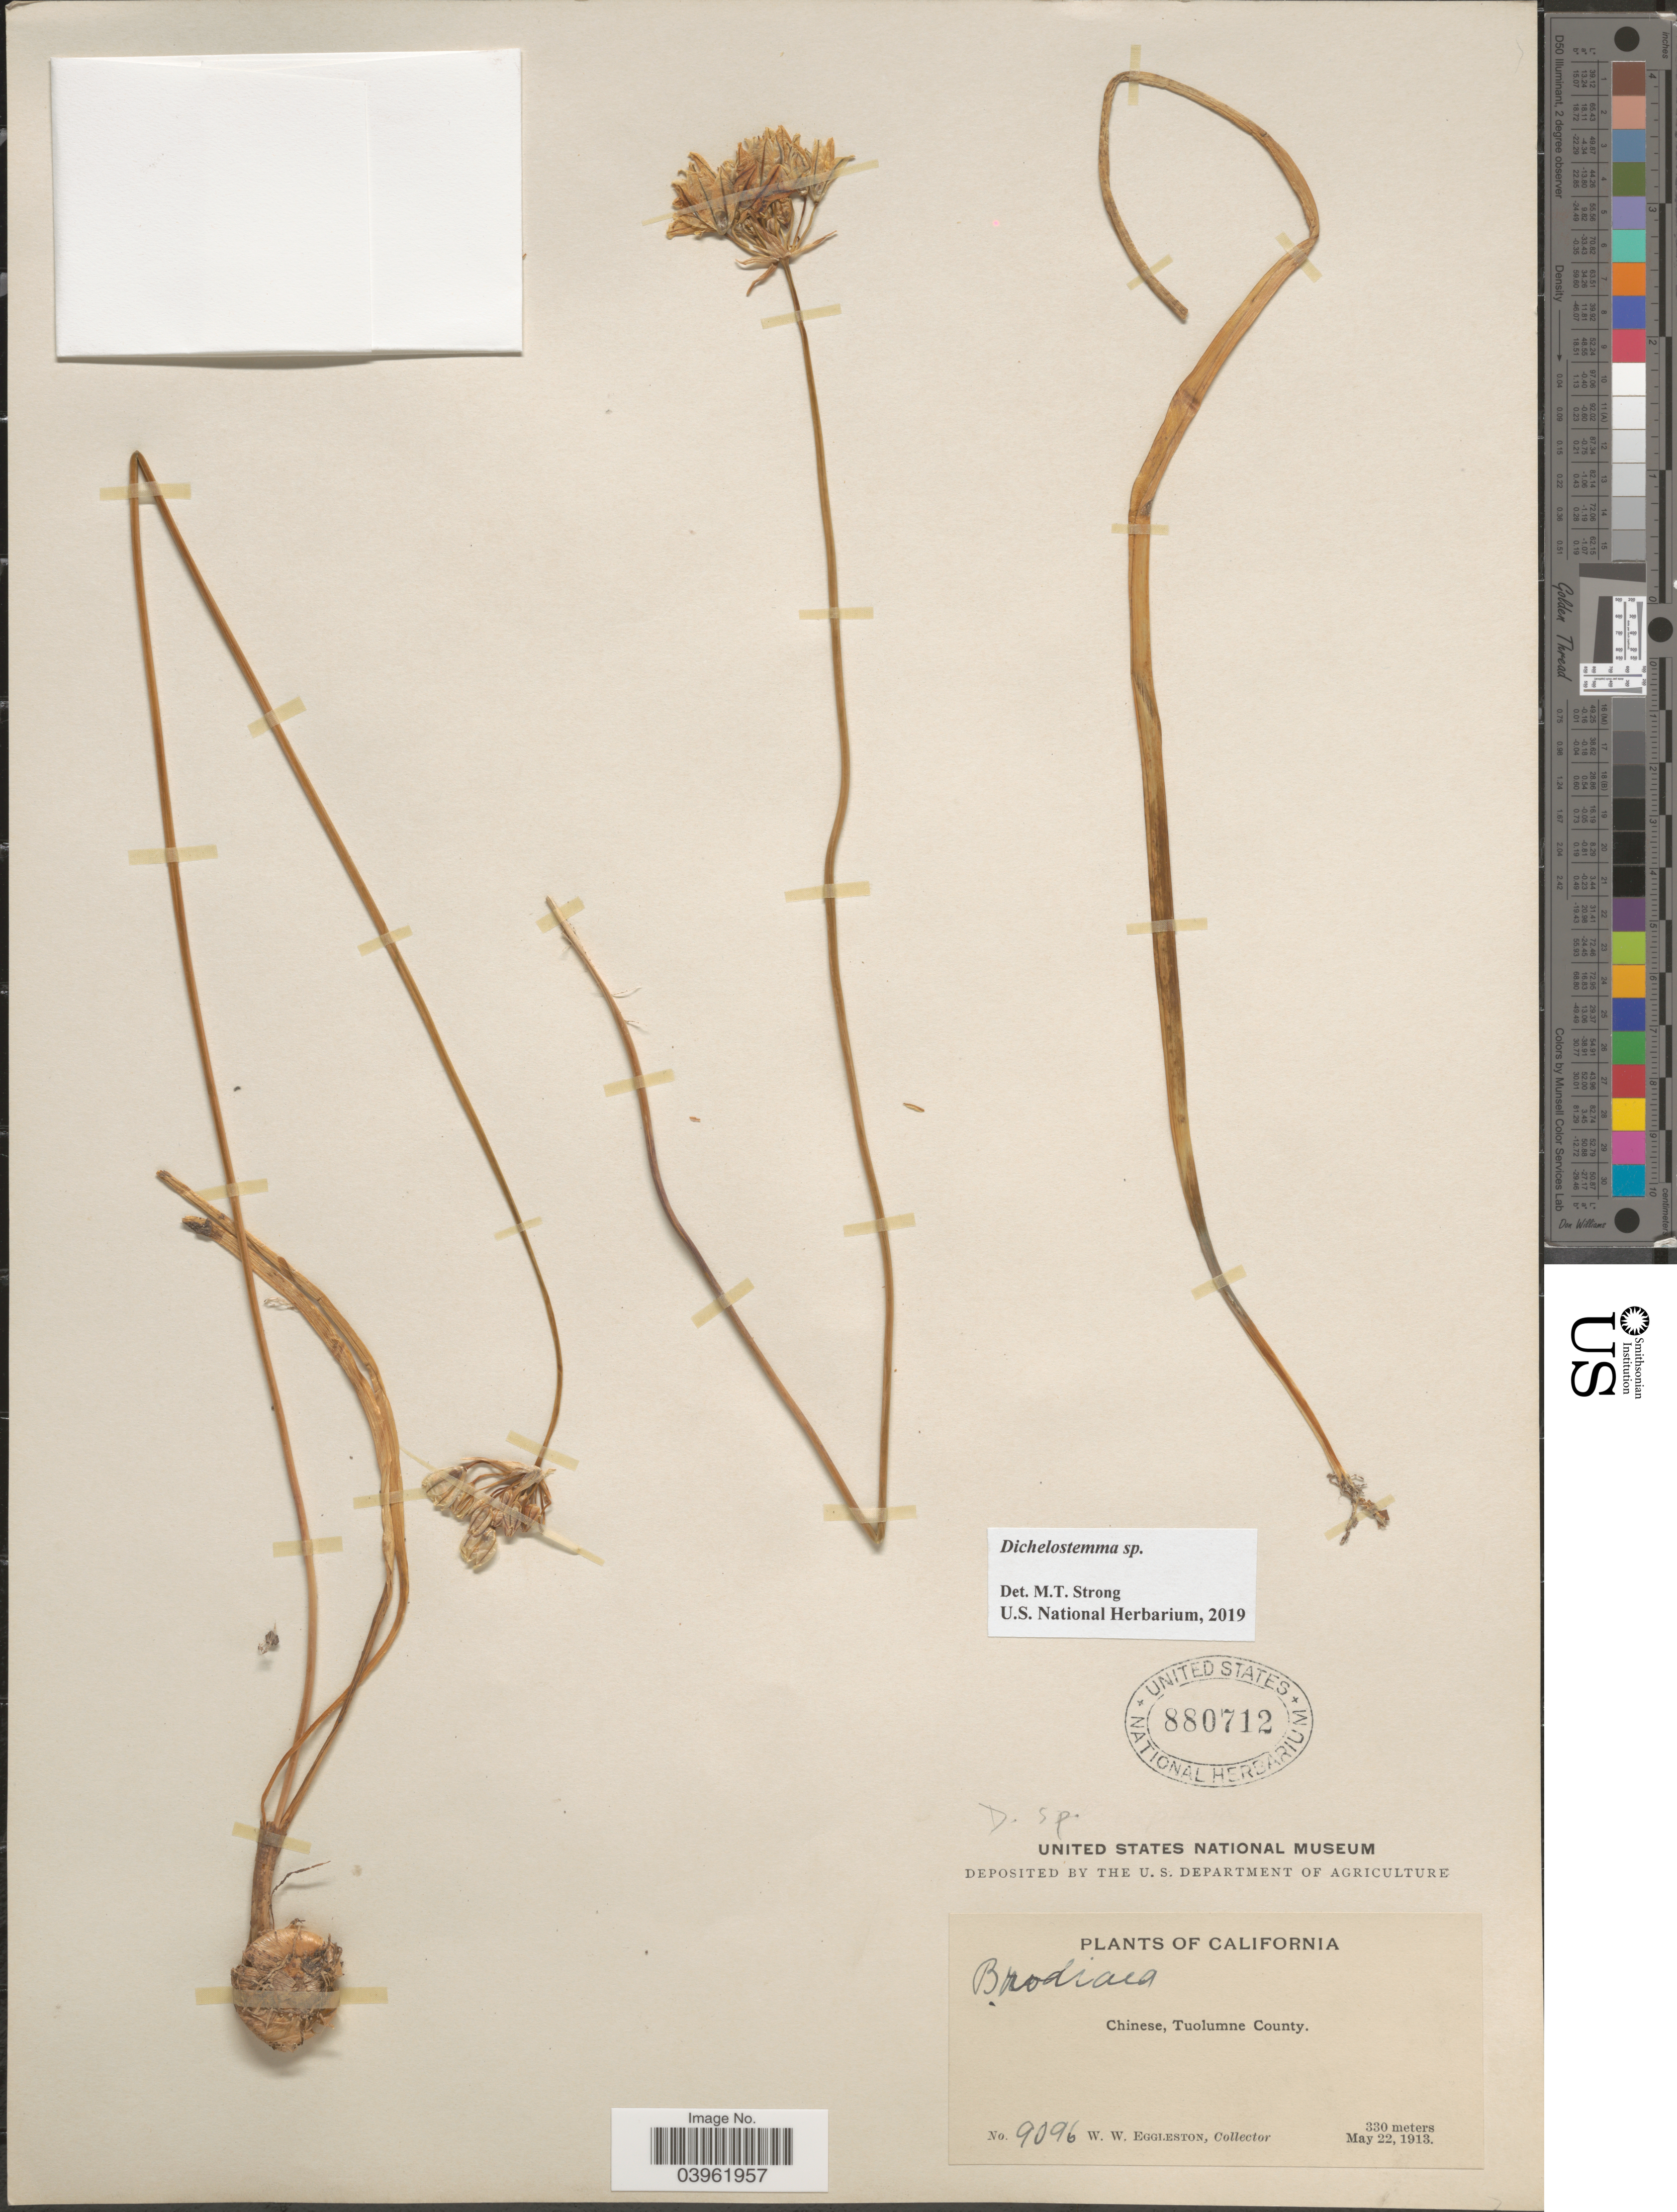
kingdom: Plantae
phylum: Tracheophyta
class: Liliopsida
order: Asparagales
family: Asparagaceae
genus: Dichelostemma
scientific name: Dichelostemma sp.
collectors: W. W. Eggleston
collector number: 9096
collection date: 1913-05-22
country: United States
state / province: California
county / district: Tuolumne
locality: Chinese, Tuolumne County.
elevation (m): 330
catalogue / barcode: US 880712